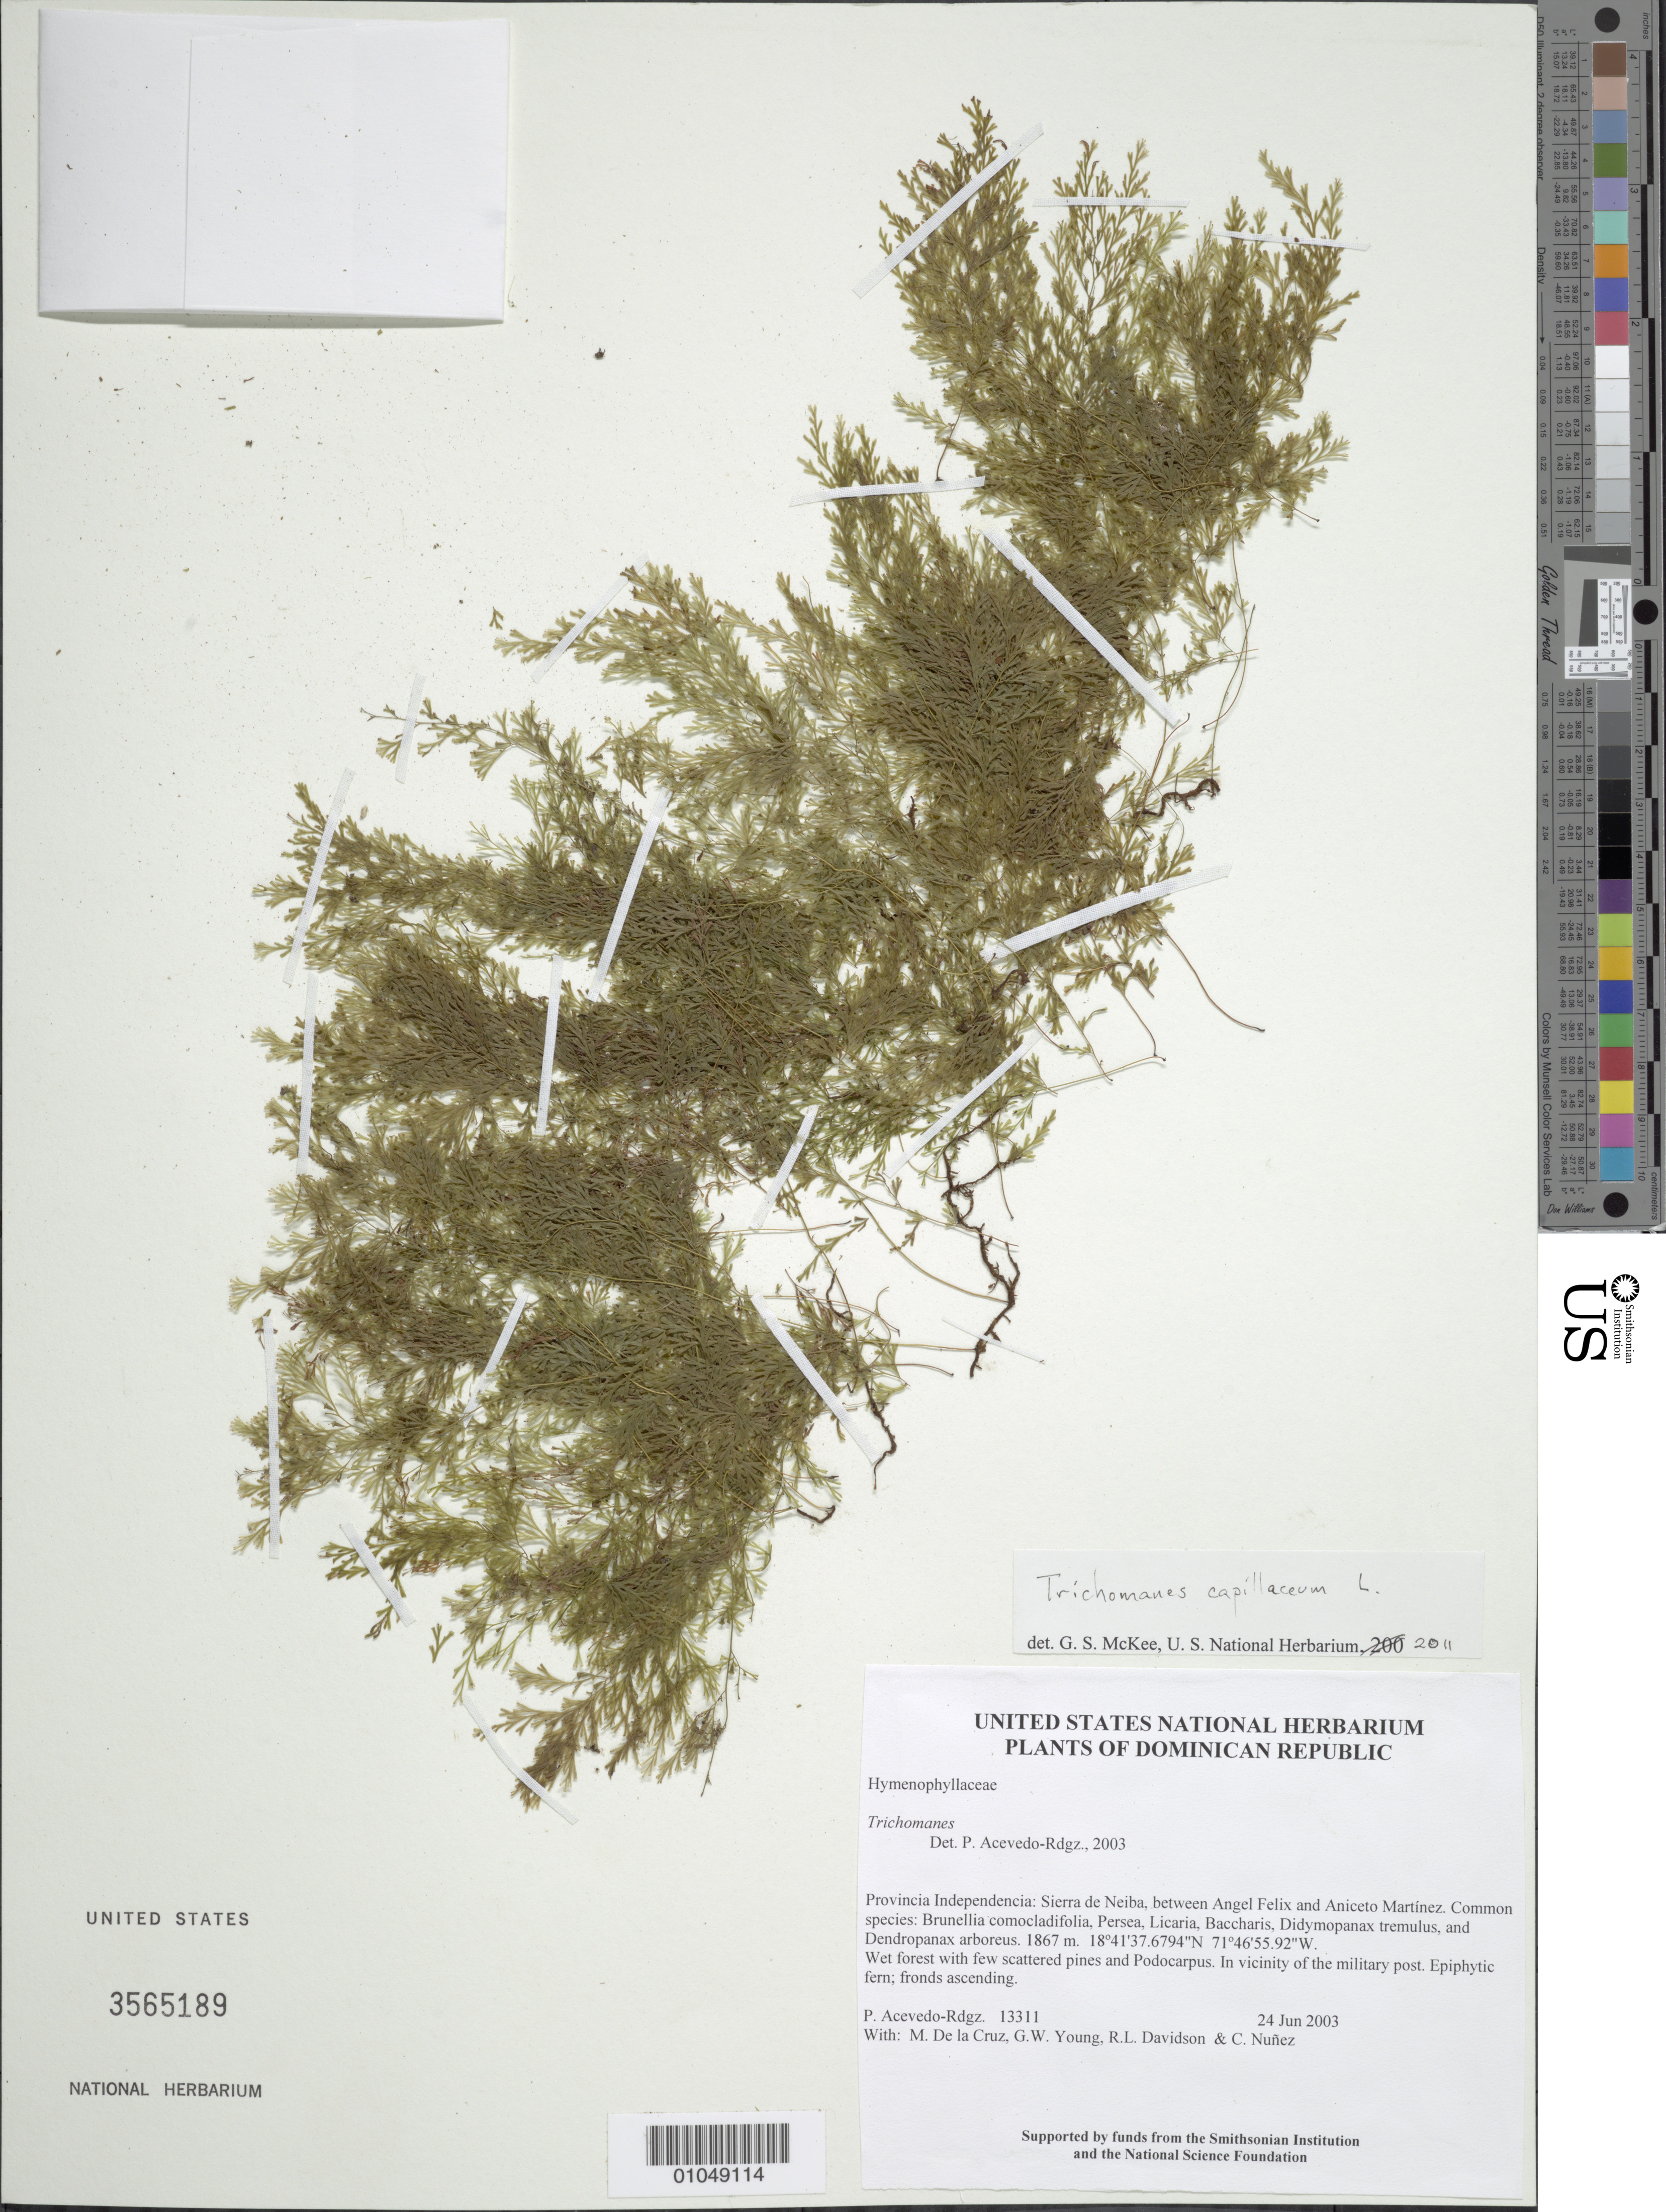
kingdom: Plantae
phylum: Tracheophyta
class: Polypodiopsida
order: Hymenophyllales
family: Hymenophyllaceae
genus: Polyphlebium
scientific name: Polyphlebium capillaceum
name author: (L.) Ebihara & Dubuisson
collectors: P. Acevedo-Rodr., M. de la Cruz, J. Rawlins, G. Young, R. Davidson & C. Nunez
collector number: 13311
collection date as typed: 24 Jun 2003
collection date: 2003-06-24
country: Dominican Republic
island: Hispaniola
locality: Provincia Independencia: Sierra de Neiba, between Angel Felix and Aniceto Martínez. Common species: Brunellia comocladifolia, Persea, Licaria, Baccharis, Didymopanax tremulus, and Dendropanax arboreus.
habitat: Wet forest with few scattered pines and Podocarpus. In vicinity of the military post.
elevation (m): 1867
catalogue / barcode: US 3565189